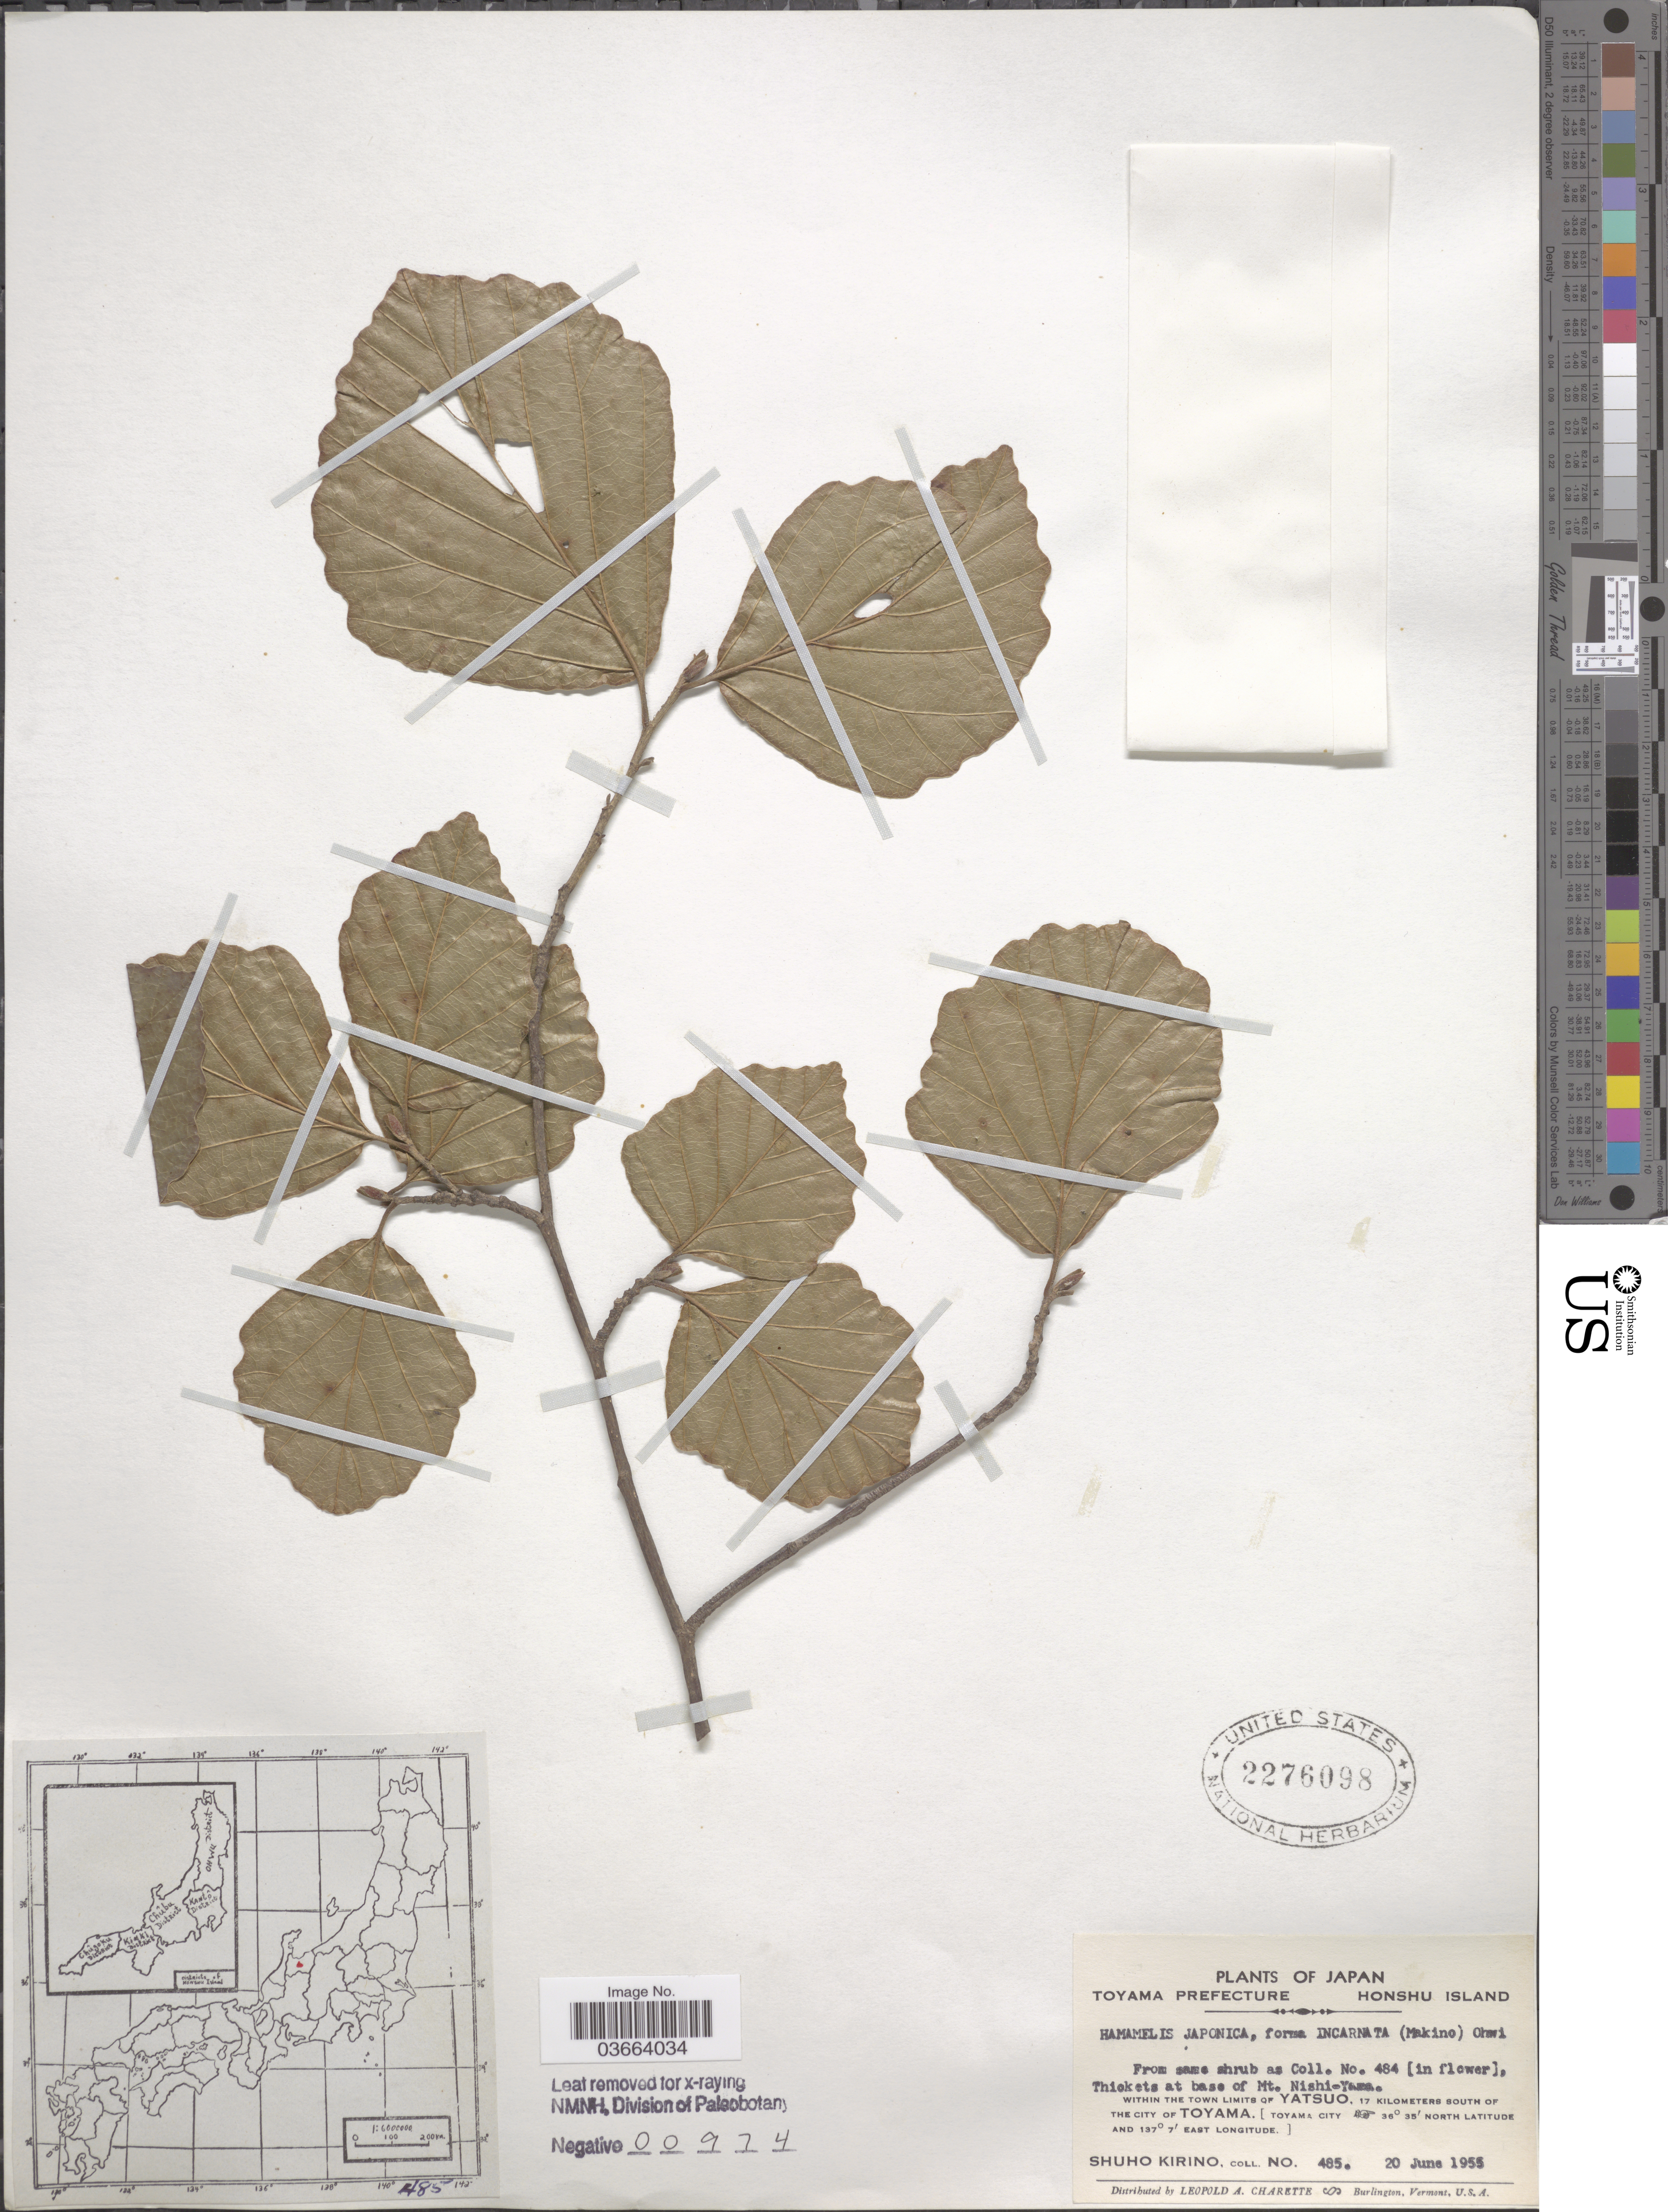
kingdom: Plantae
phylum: Tracheophyta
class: Magnoliopsida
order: Saxifragales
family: Hamamelidaceae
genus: Hamamelis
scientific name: Hamamelis japonica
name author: Siebold & Zucc.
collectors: S. Kirino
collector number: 485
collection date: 1955-06-20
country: Japan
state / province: Toyama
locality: Honshu Island. Toyama Prefecture. Thickets at base of Mt. Nishi-Yama. Within the town limits of Yatsuo, 17 kilometers south of the city of Toyama. [Toyama City].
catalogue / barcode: US 2276098